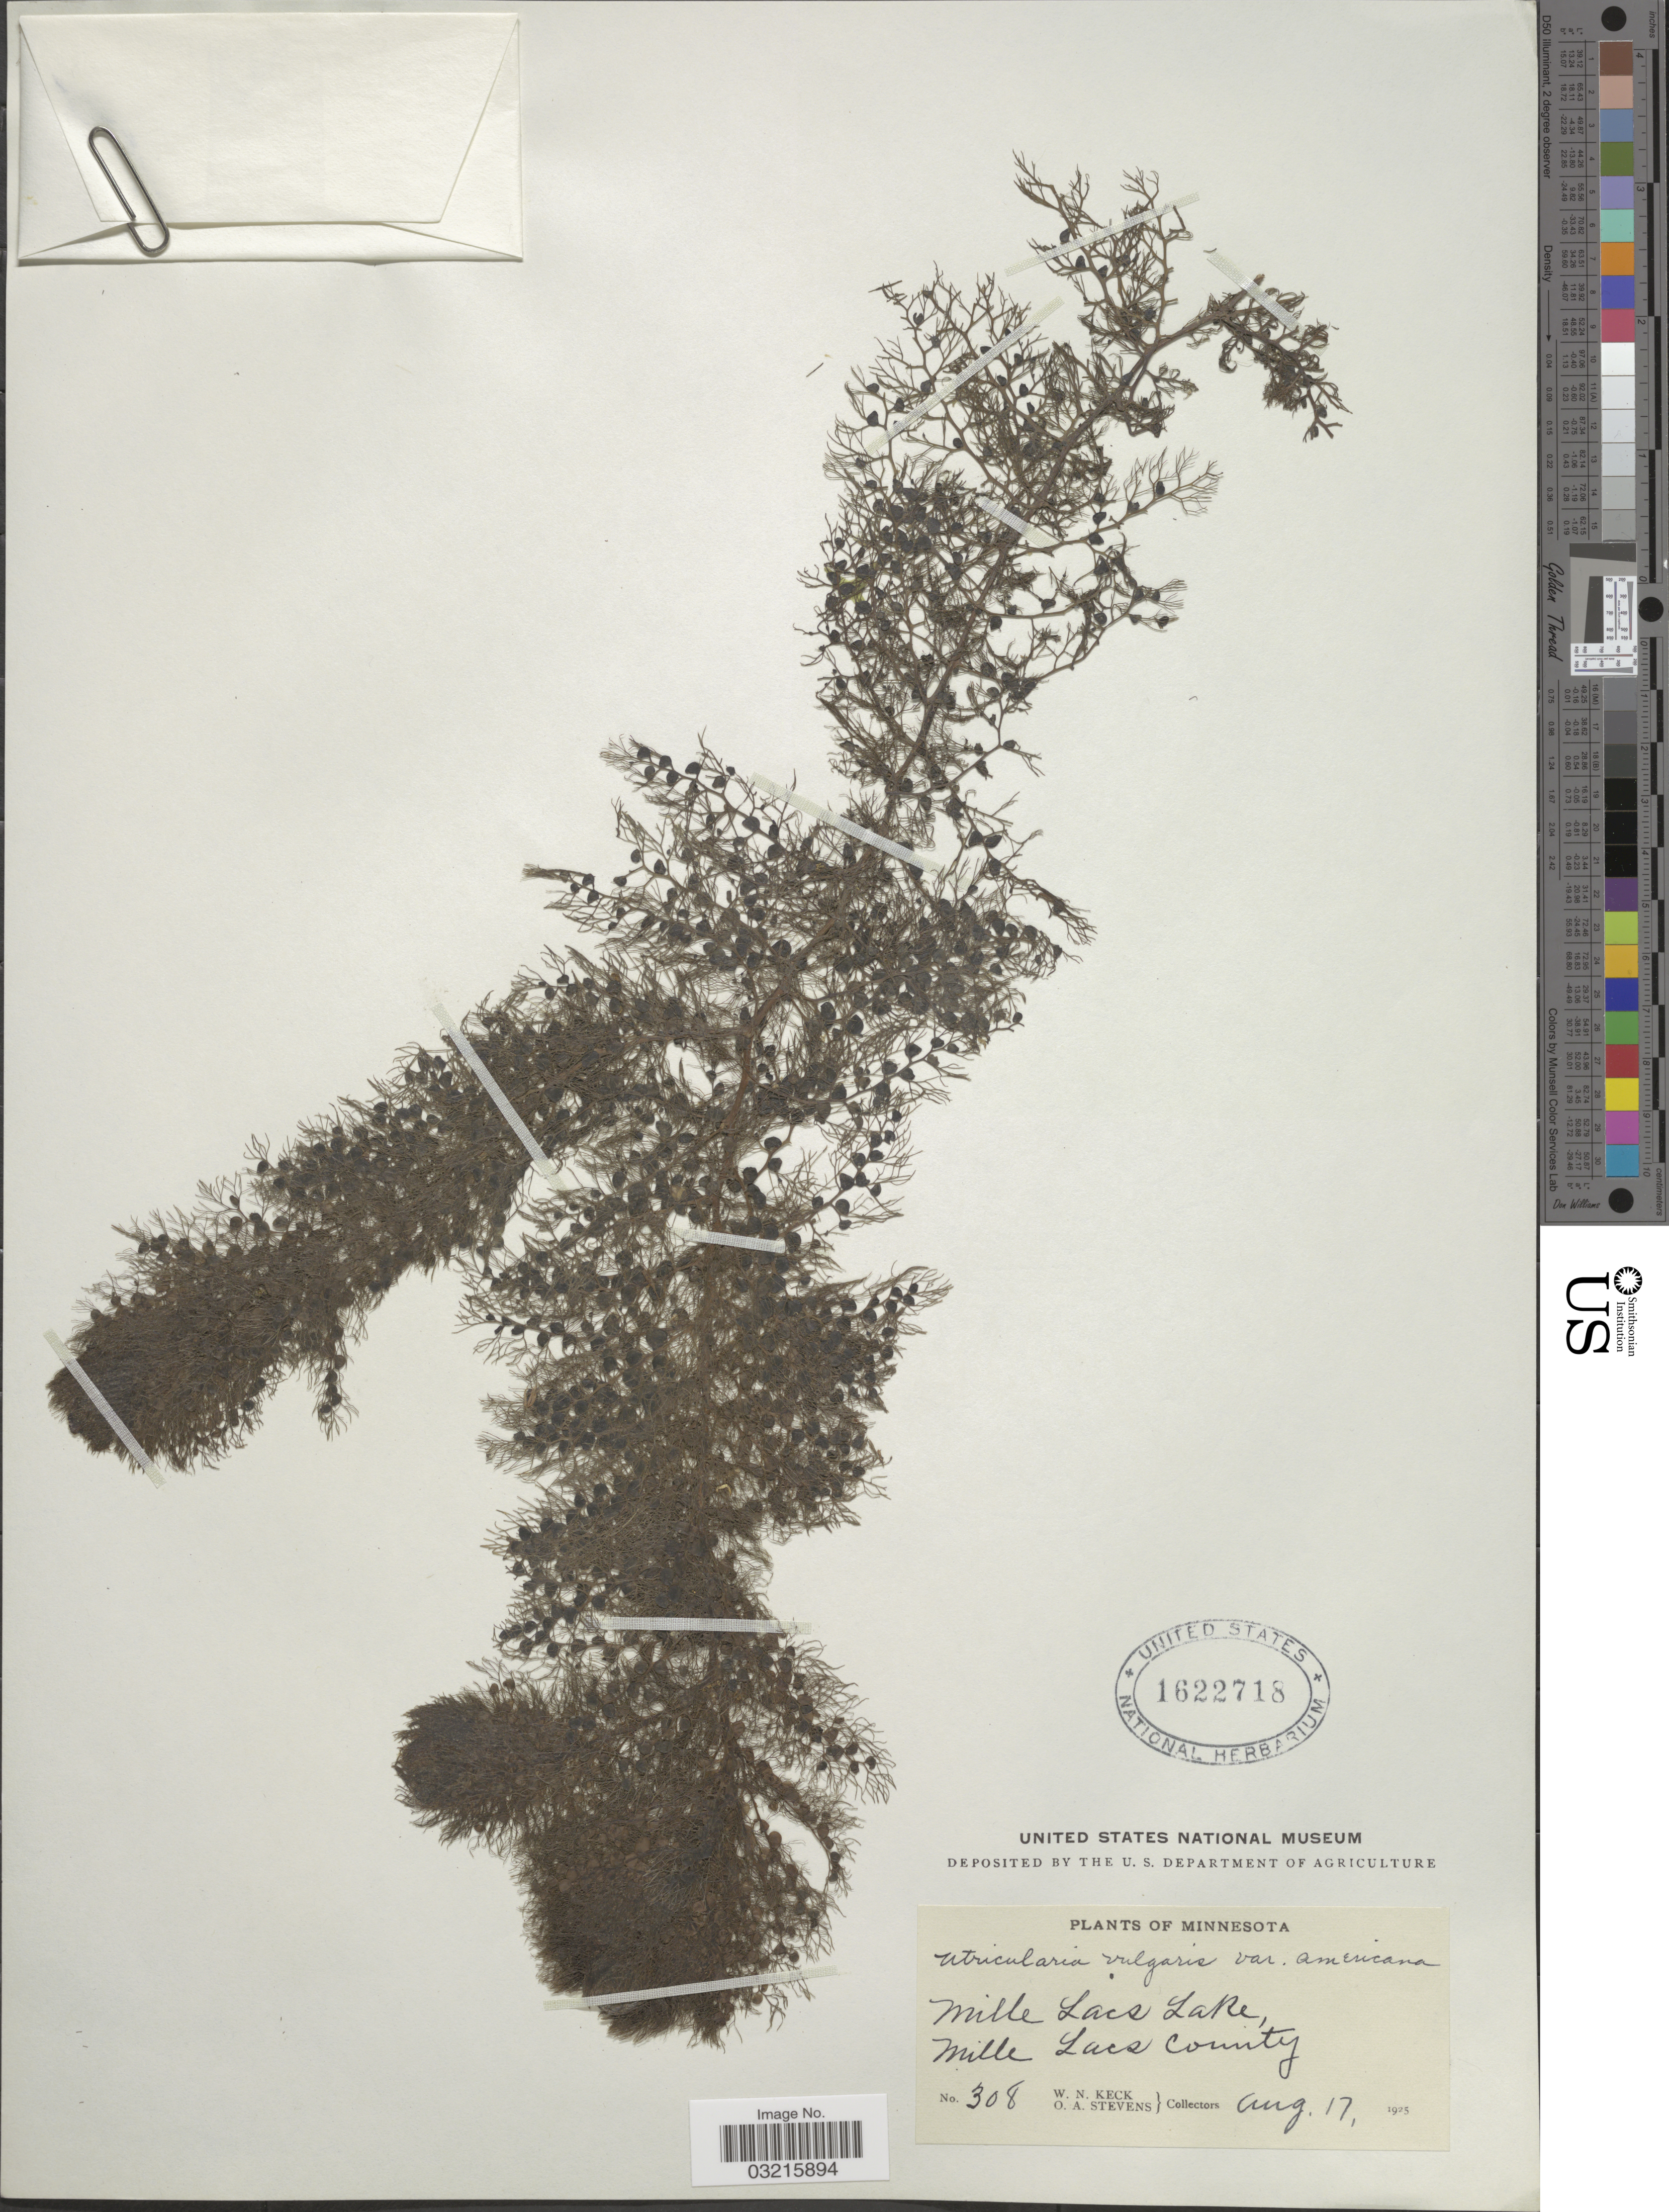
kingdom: Plantae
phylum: Tracheophyta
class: Magnoliopsida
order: Lamiales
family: Lentibulariaceae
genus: Utricularia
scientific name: Utricularia vulgaris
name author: L.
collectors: W. Keck & O. A. Stevens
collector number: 308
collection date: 1925-08-17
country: United States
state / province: Minnesota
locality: Mille Lacs Lake, Mille Lacs County.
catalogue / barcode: US 1622718